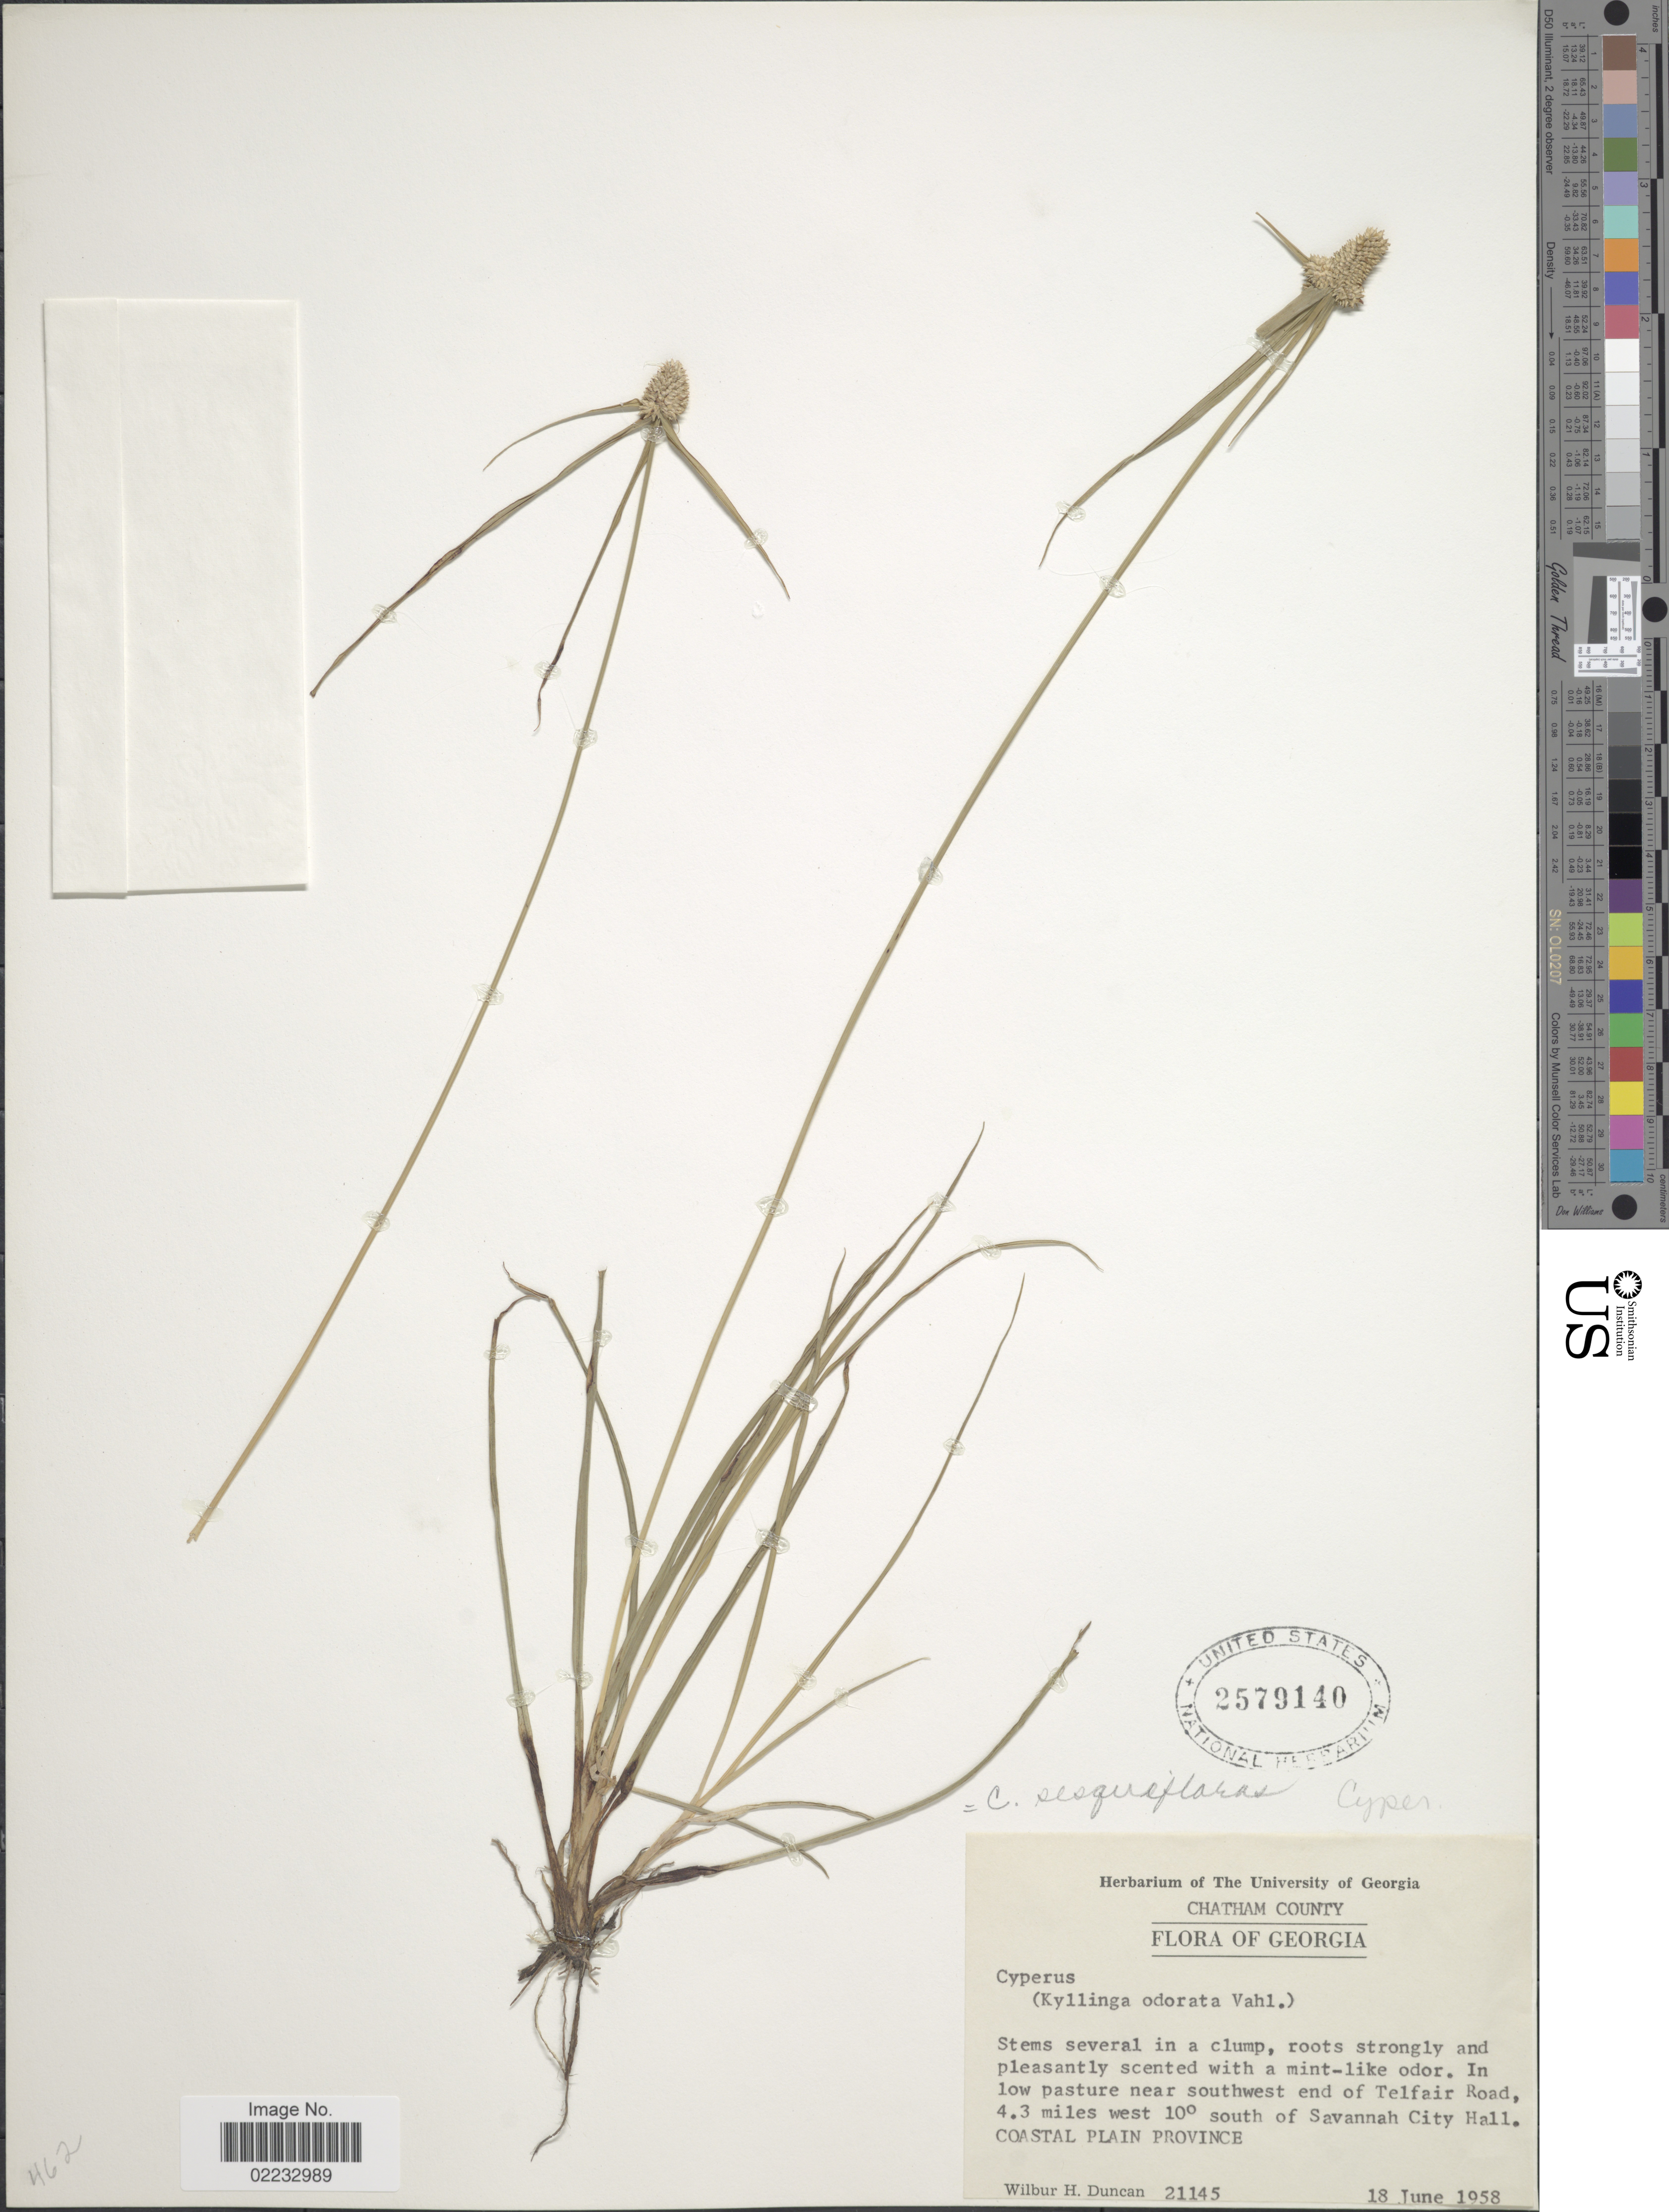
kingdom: Plantae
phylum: Tracheophyta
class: Liliopsida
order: Poales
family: Cyperaceae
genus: Cyperus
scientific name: Cyperus sesquiflorus subsp. sesquiflorus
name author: (Torr.) Mattf. & Kük.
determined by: Strong, M. T., (US), Smithsonian Institution - National Museum of Natural History (UNITED STATES)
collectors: W. H. Duncan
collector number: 21145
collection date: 1958-06-18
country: United States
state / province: Georgia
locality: Chatham County, Near southwest end of Telfair Road, 4.3 miles west 10° south of Savannah City Hall, Coastal Plain Province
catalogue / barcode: US 2579140